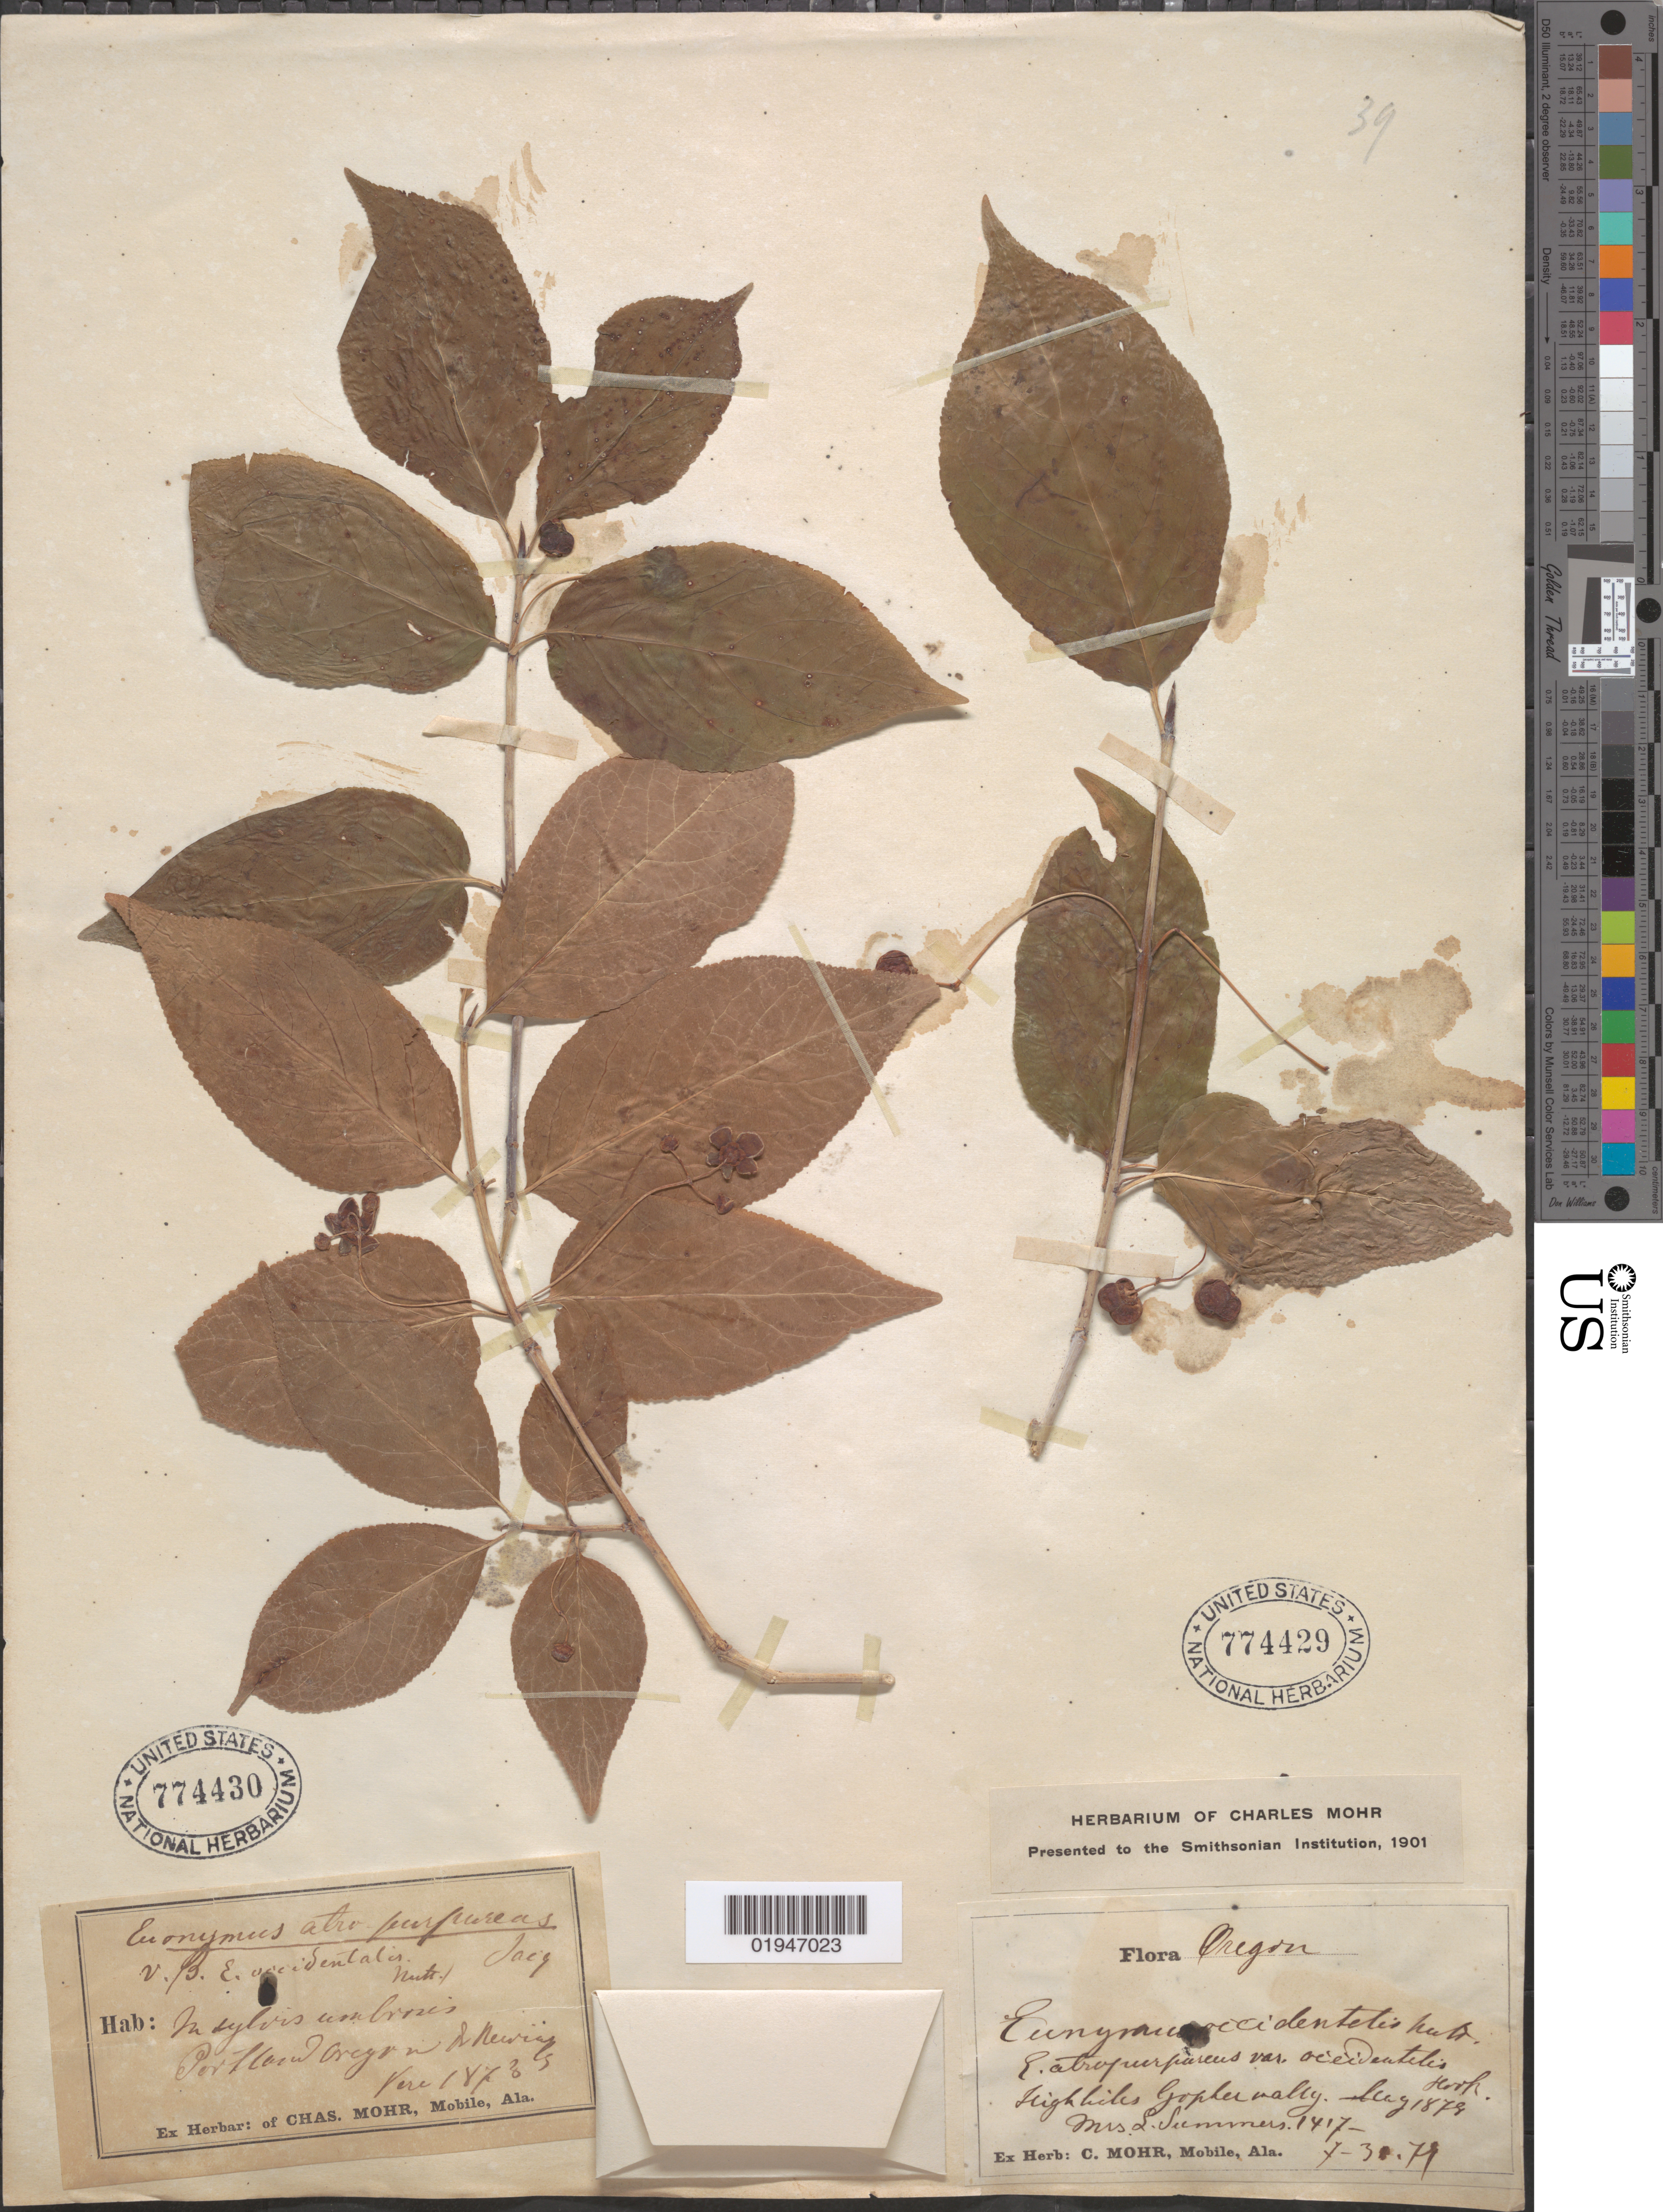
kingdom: Plantae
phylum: Tracheophyta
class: Magnoliopsida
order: Celastrales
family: Celastraceae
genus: Euonymus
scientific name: Euonymus atropurpureus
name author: Jacq.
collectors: R. Nevius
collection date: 1873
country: United States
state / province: Oregon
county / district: Multnomah County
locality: Portland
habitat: In sylvis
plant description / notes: Mounted on same sheet as US 744429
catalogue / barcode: US 774430-2